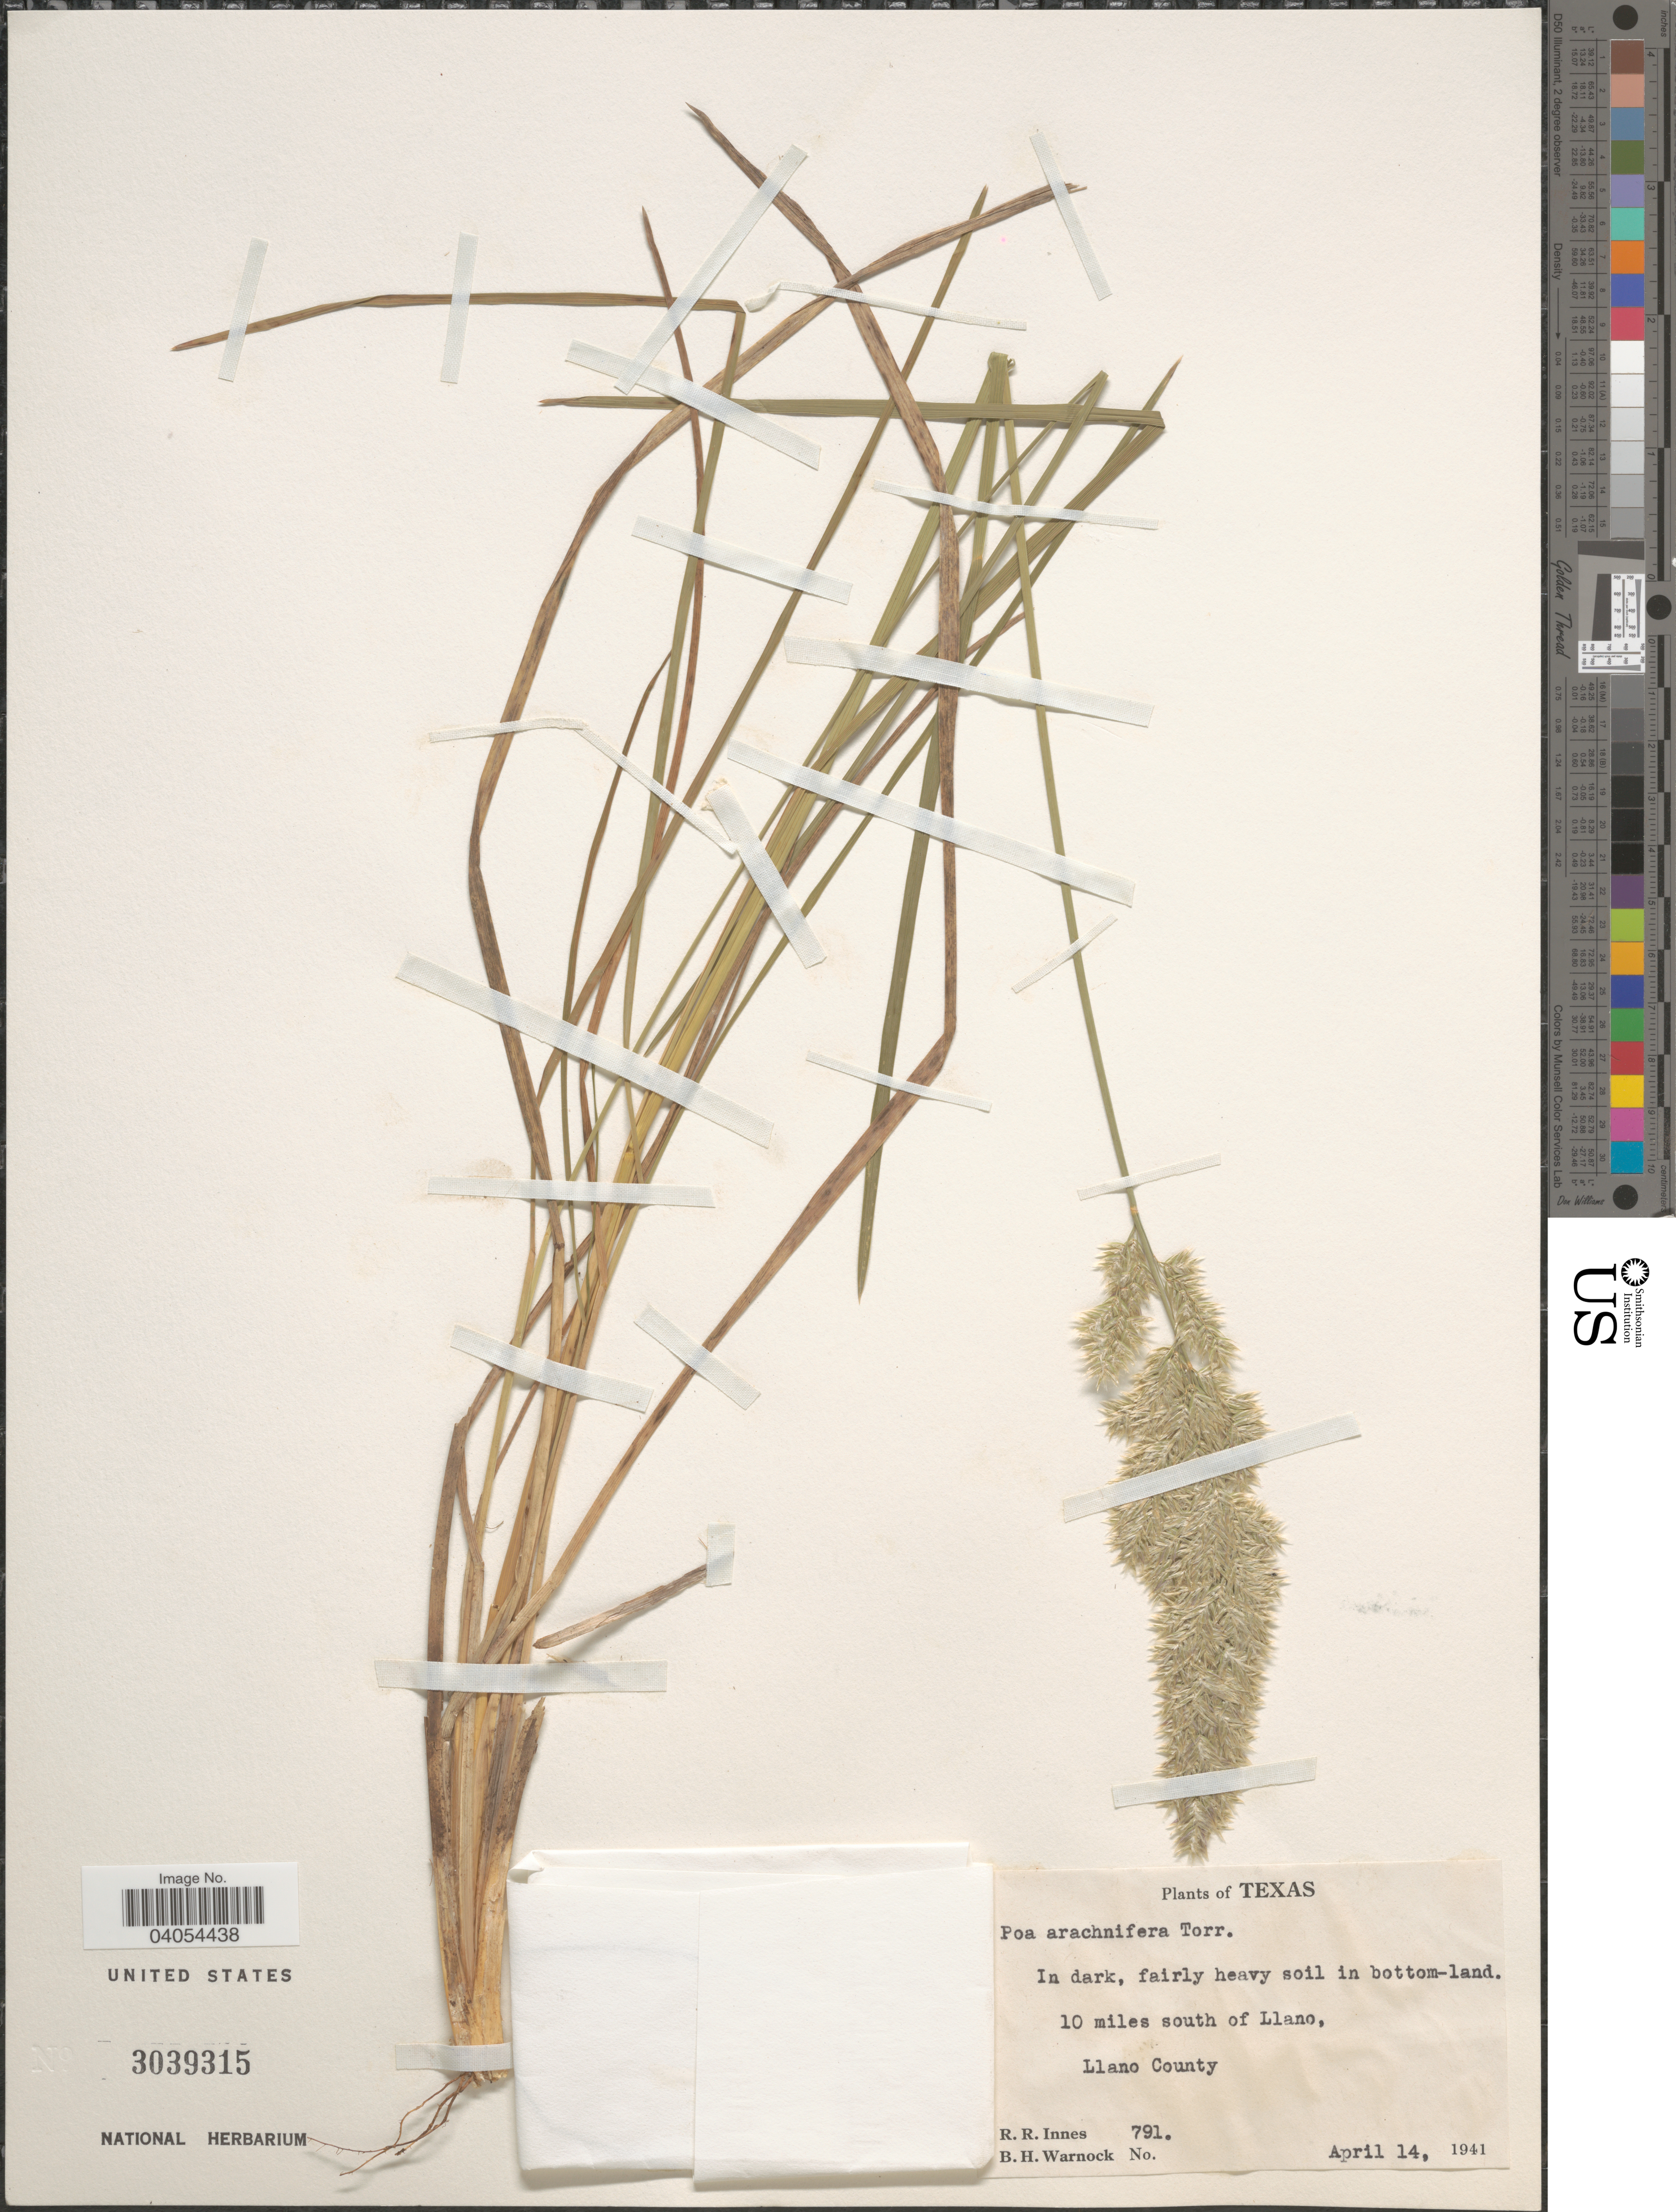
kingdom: Plantae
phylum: Tracheophyta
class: Liliopsida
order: Poales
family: Poaceae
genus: Poa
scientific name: Poa arachnifera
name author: Torr.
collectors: R. Rose-Innes & B. H. Warnock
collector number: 791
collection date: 1941-04-14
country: United States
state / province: Texas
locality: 10 miles south of Llano, Llano County.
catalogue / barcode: US 3039315